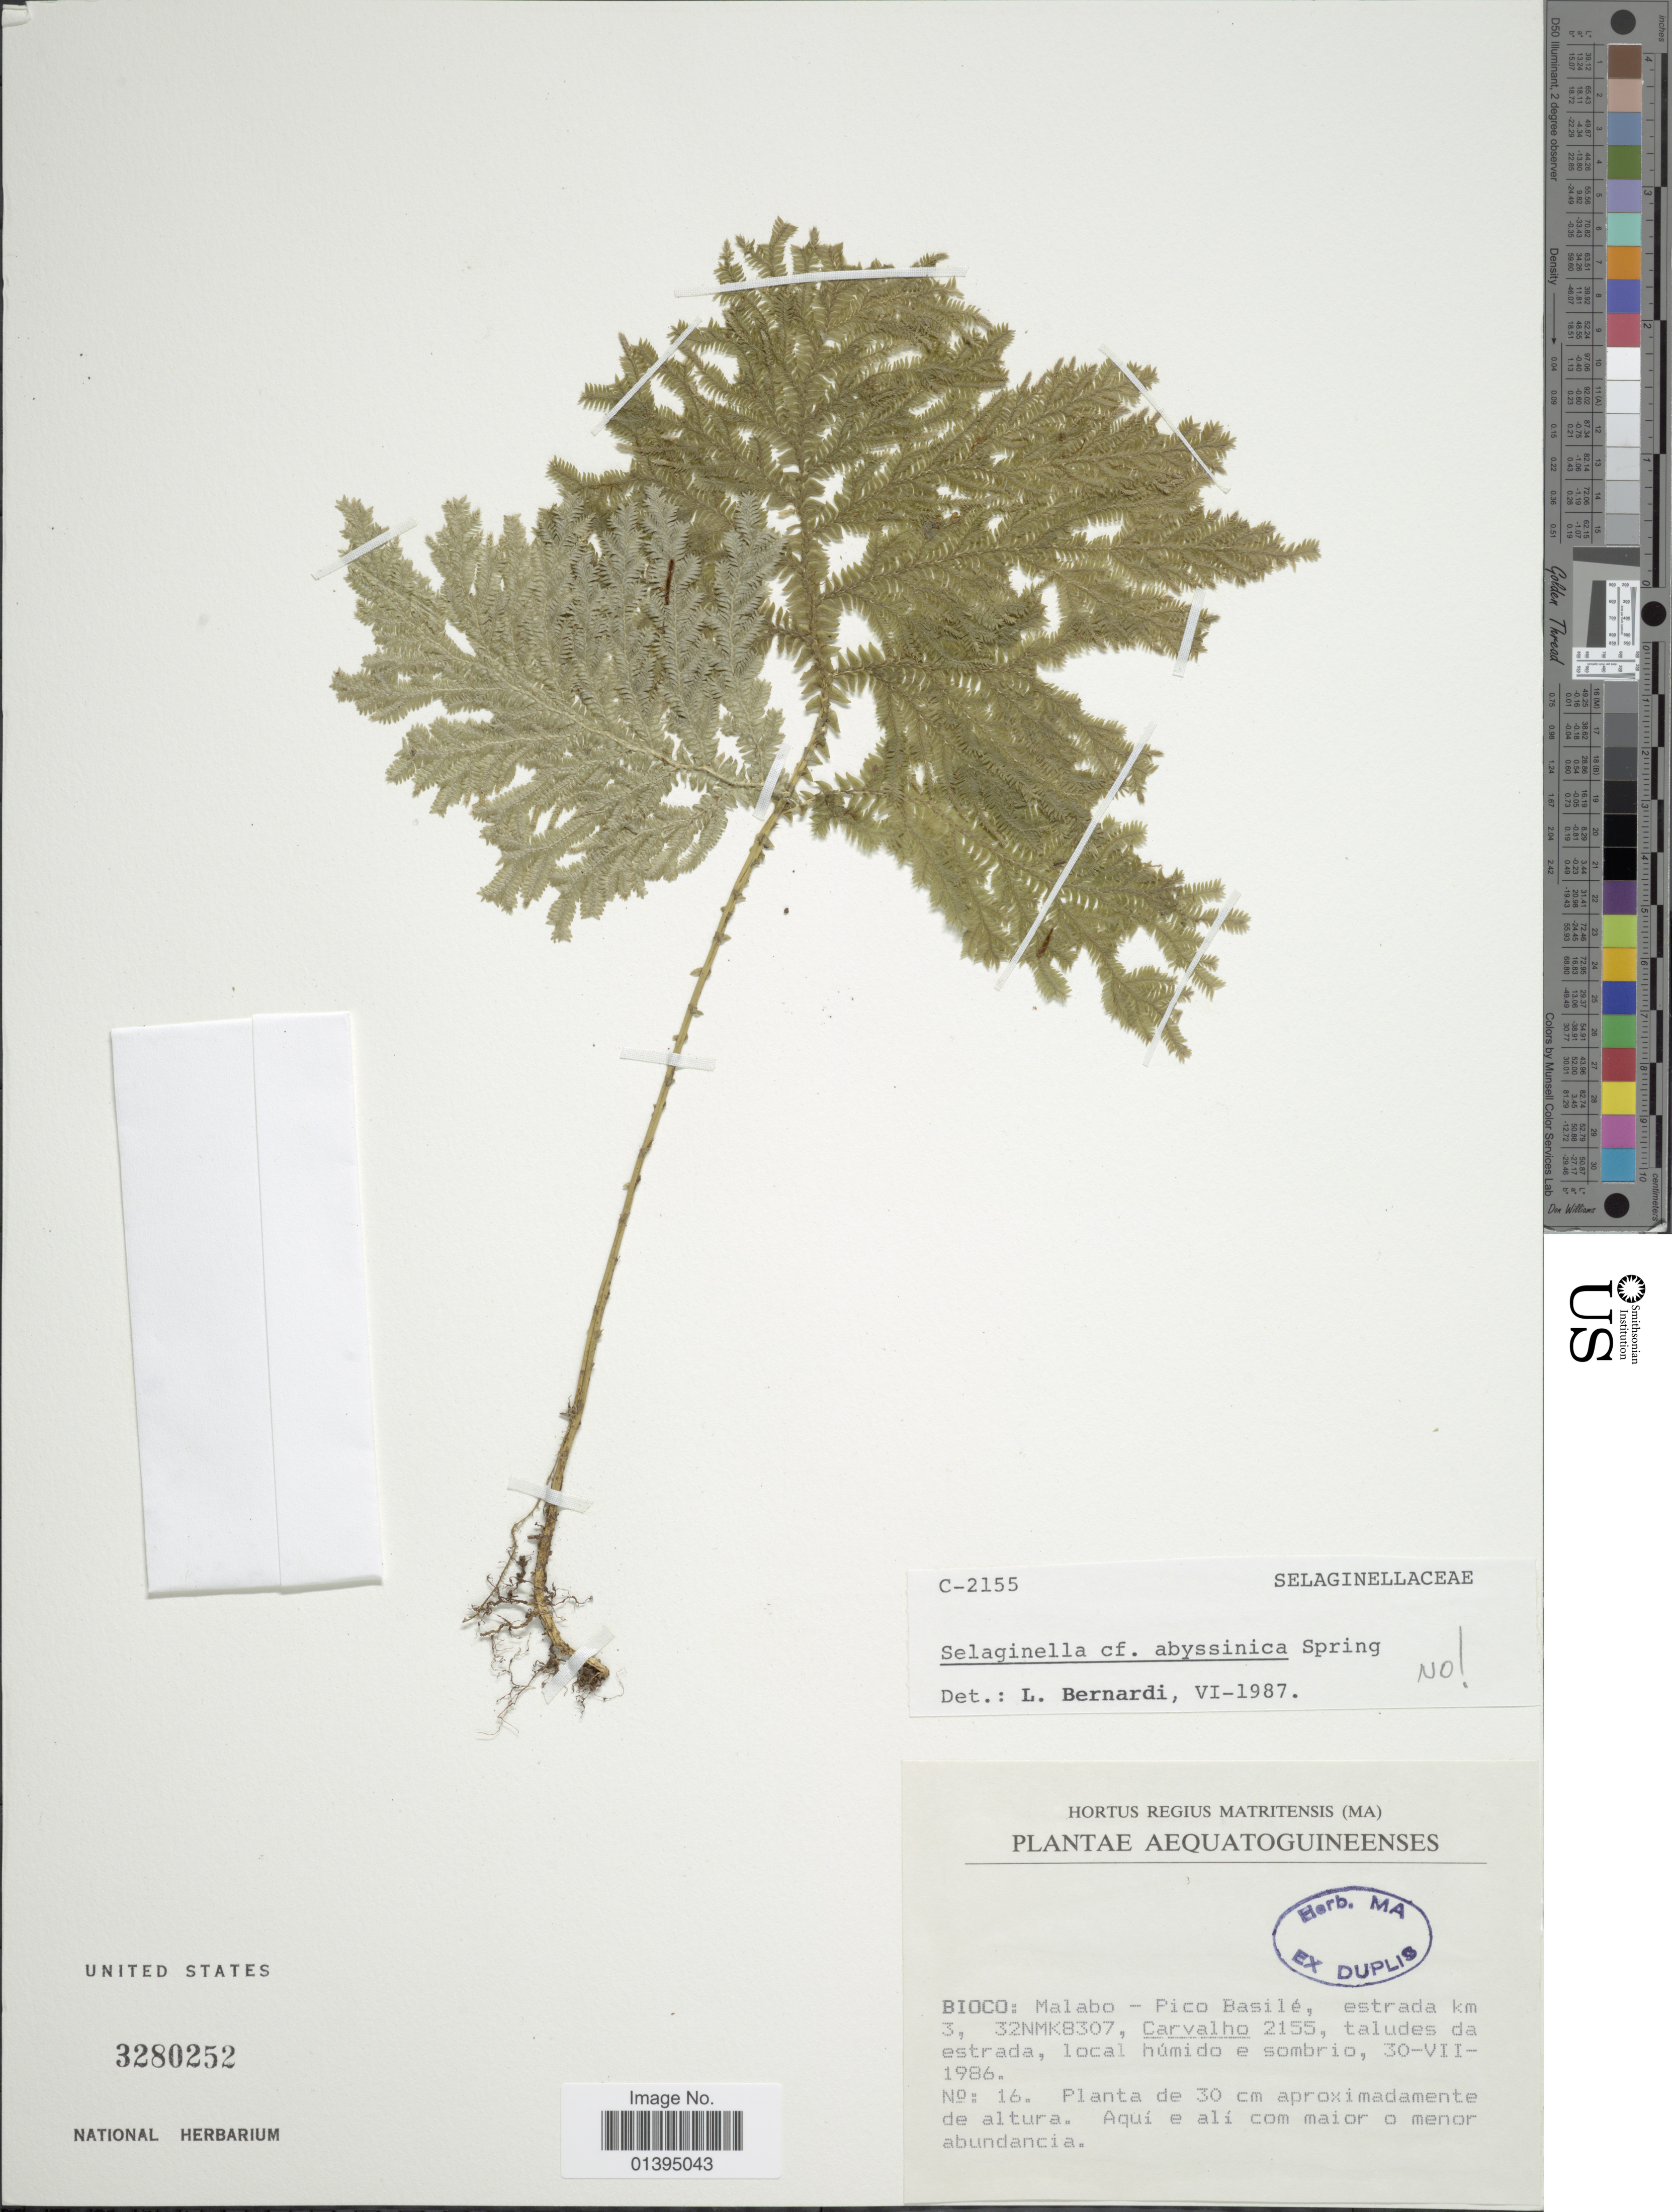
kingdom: Plantae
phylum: Tracheophyta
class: Lycopodiopsida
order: Selaginellales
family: Selaginellaceae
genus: Selaginella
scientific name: Selaginella sp.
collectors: Carvalho, --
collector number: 2155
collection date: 1986-07-30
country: Equatorial Guinea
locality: Bioco: Malabo-Pico Basile, estrada km 3, 32NMK8307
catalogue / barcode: US 3280252